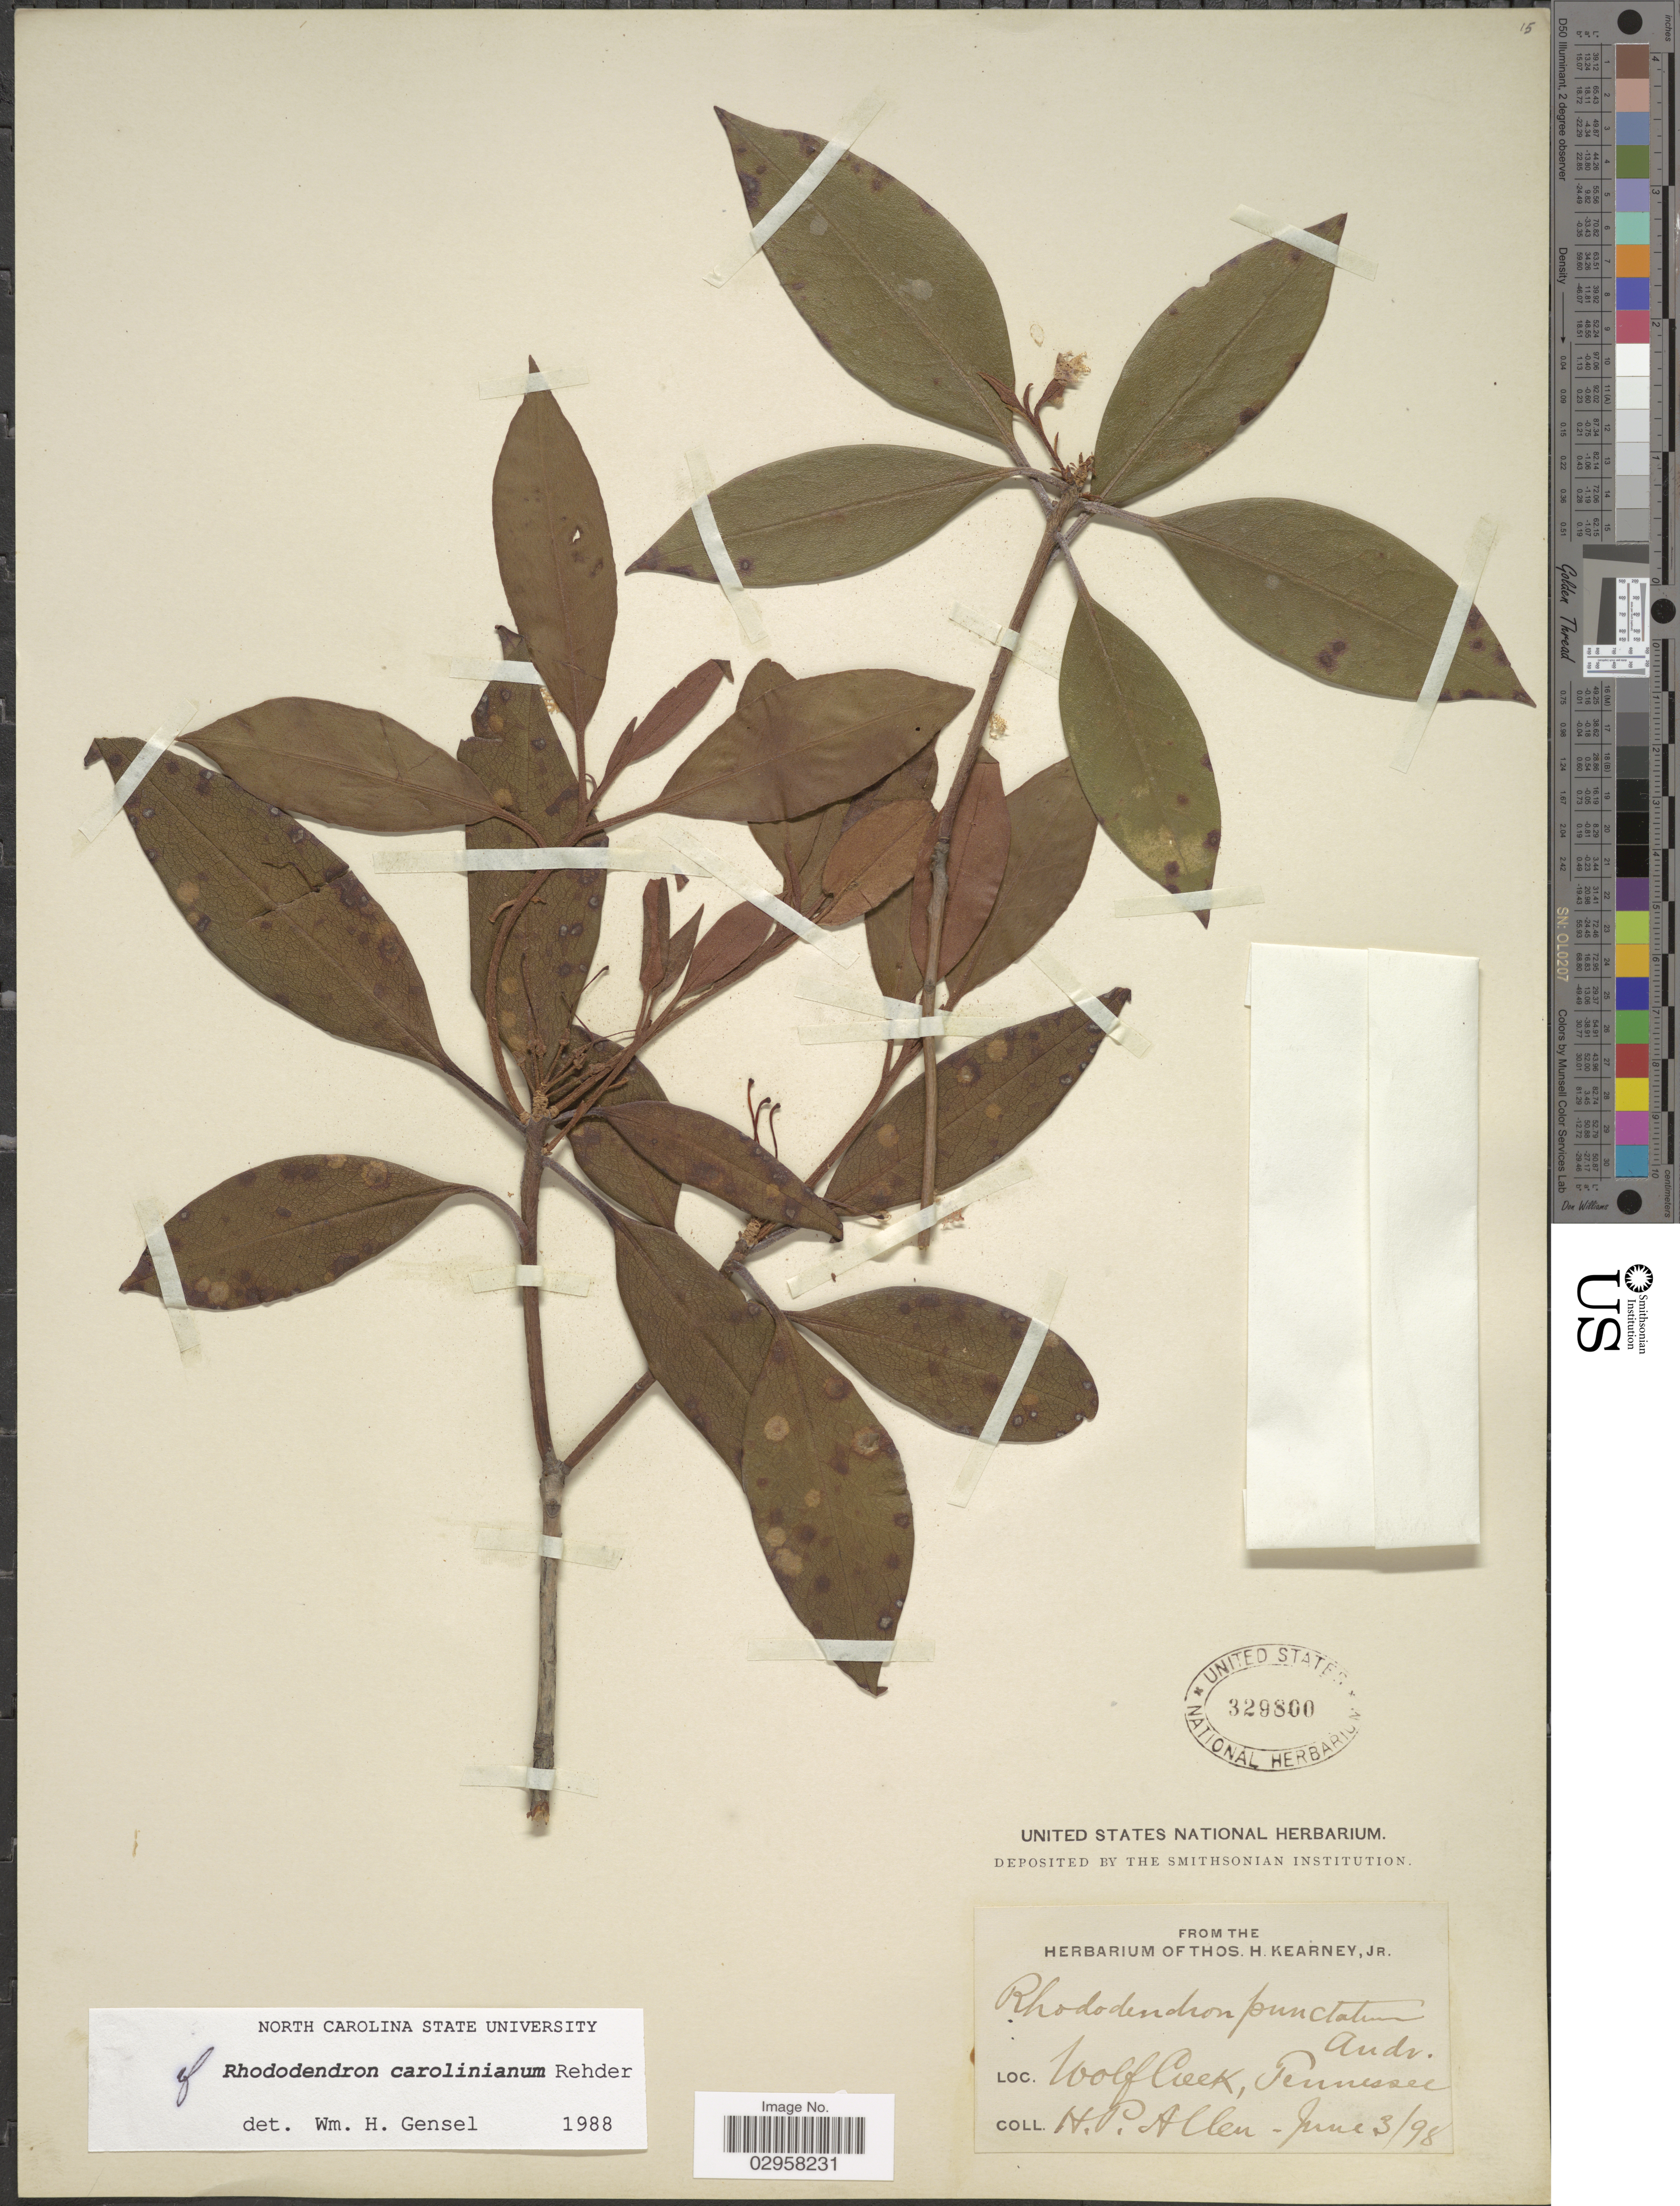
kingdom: Plantae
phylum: Tracheophyta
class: Magnoliopsida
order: Ericales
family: Ericaceae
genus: Rhododendron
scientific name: Rhododendron carolinianum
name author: Rehder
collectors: H. P. Allen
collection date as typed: Transcribed d/m/y: 3/6/98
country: United States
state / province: Tennessee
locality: Wolf Creek.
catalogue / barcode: US 329800